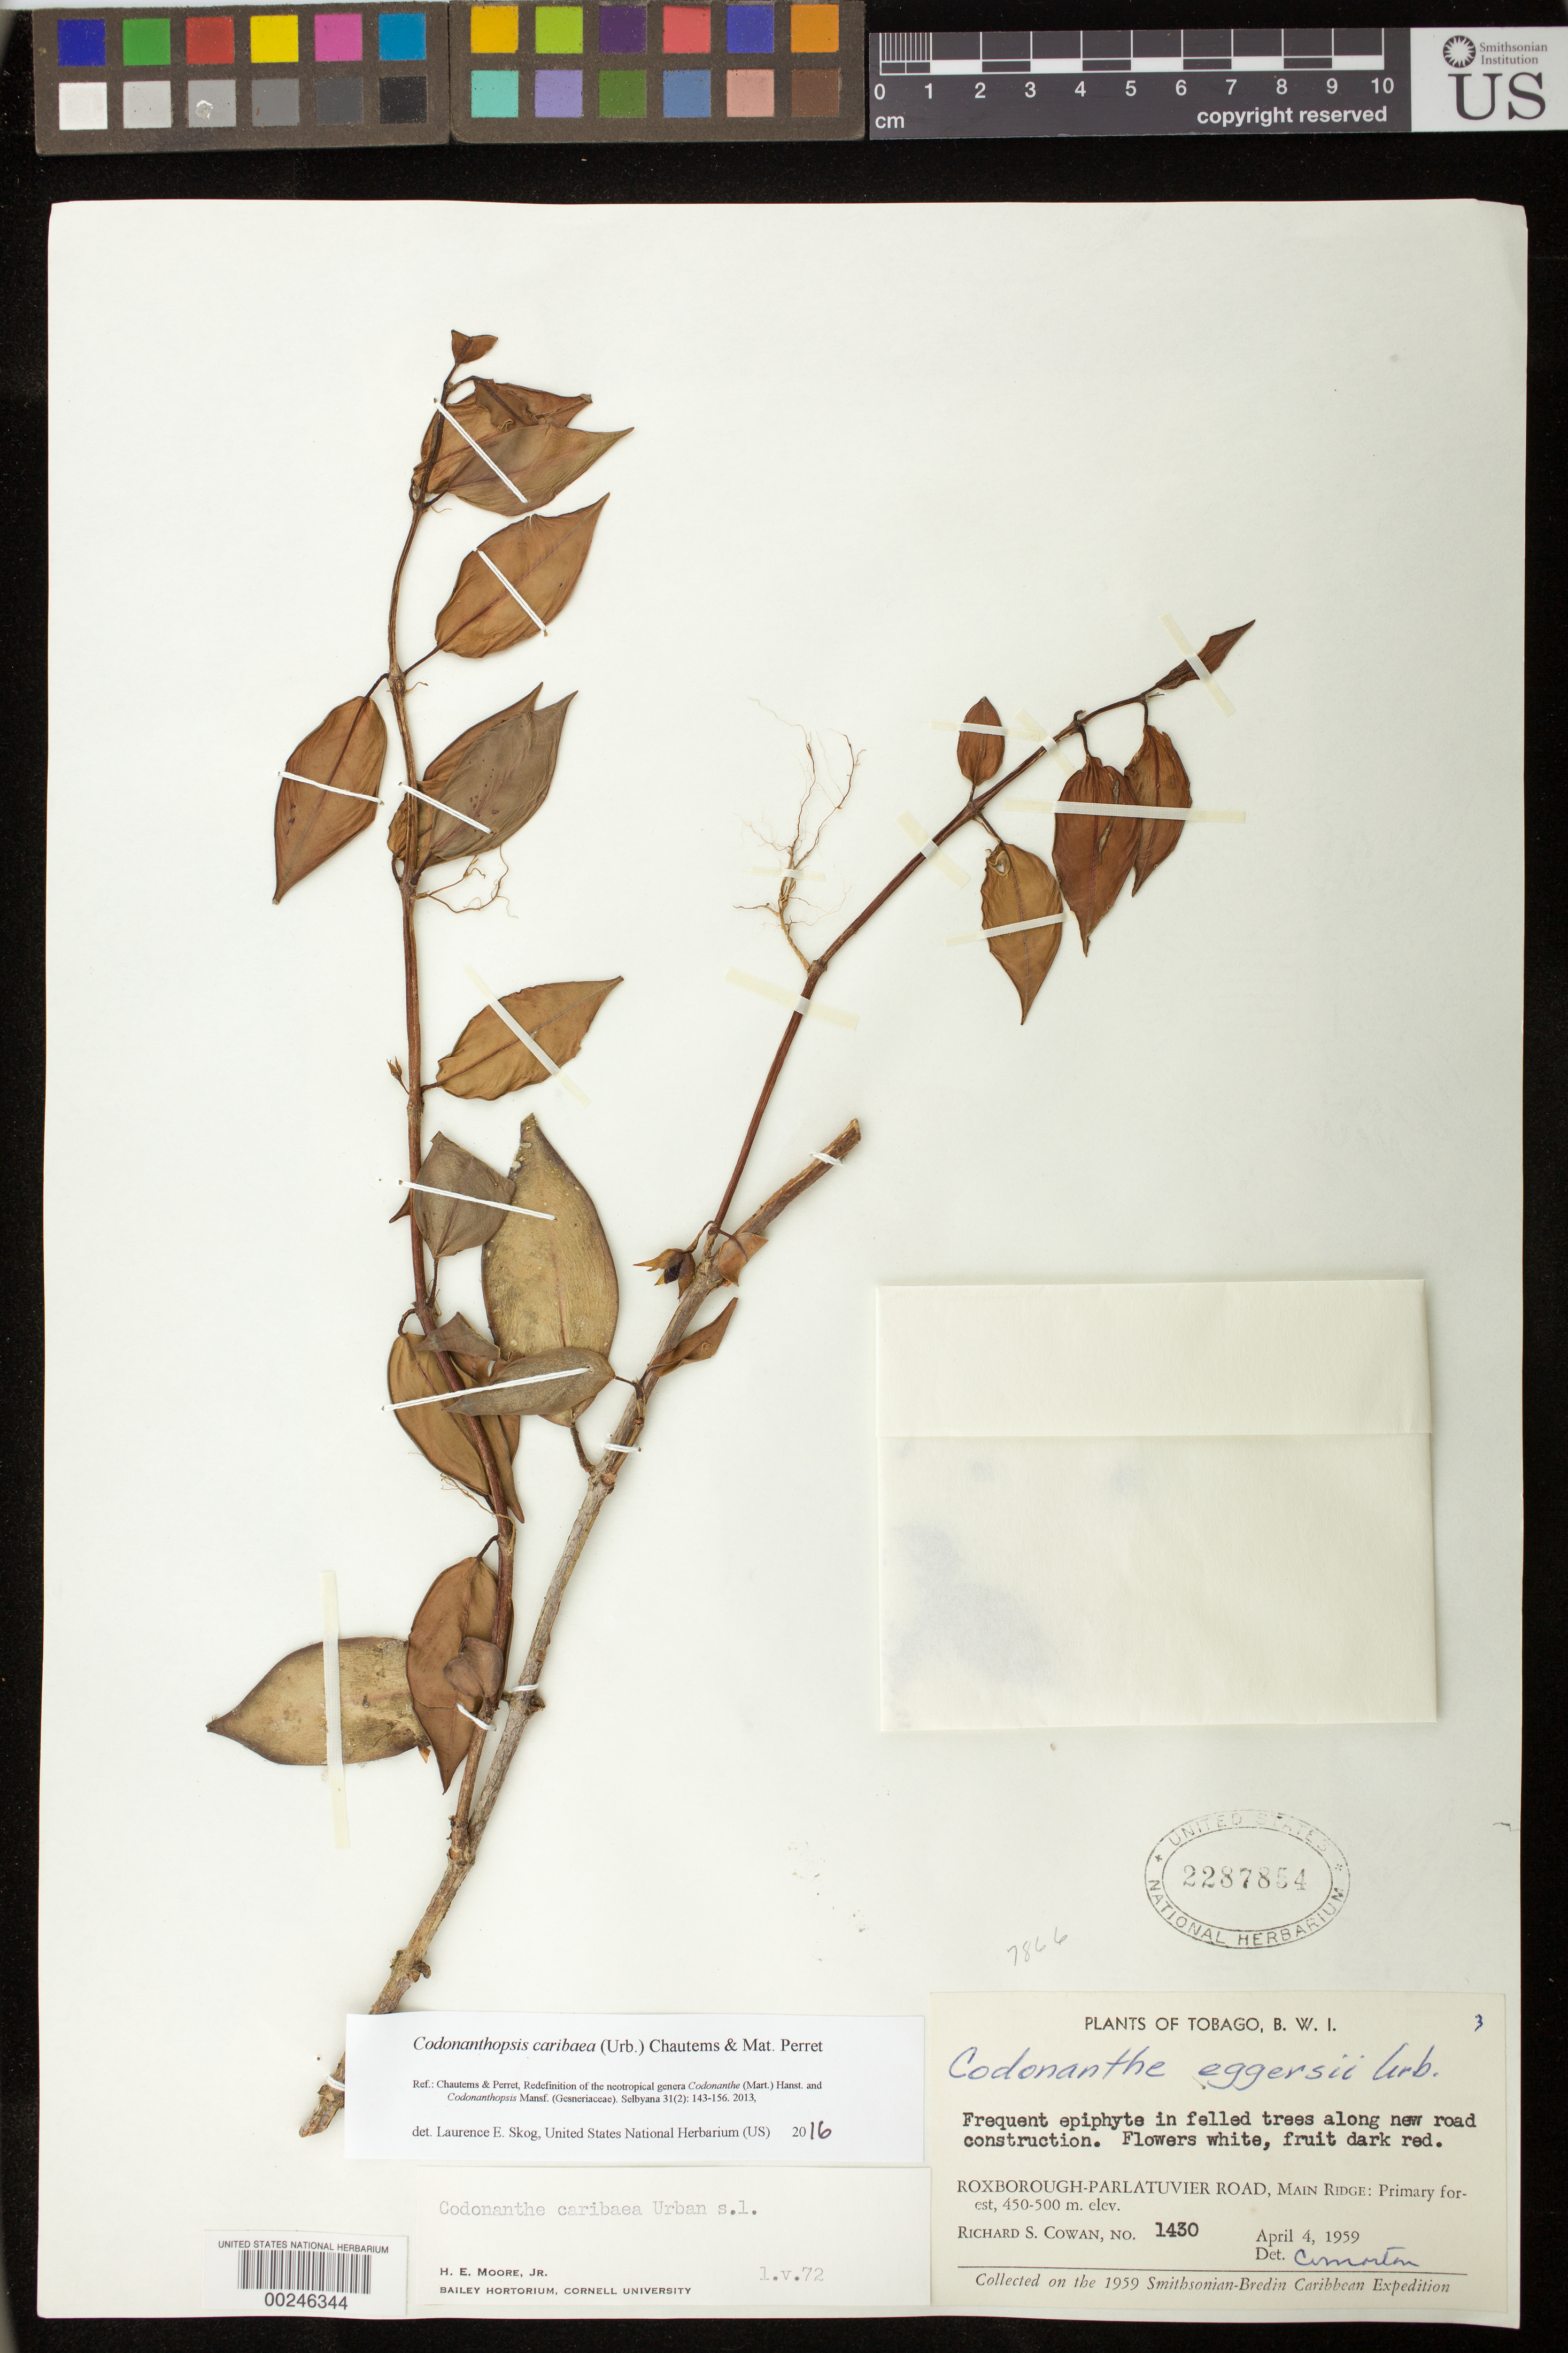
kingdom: Plantae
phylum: Tracheophyta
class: Magnoliopsida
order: Lamiales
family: Gesneriaceae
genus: Codonanthopsis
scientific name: Codonanthopsis caribaea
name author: (Urb.) Chautems & Mat.Perret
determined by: Skog, Laurence E.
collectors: R. S. Cowan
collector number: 1430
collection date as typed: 04 Apr 1959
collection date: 1959-04-04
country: Trinidad and Tobago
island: Tobago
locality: Roxborough-Parlatuvier road, main ridge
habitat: Primary forest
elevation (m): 450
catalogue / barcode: US 2287854